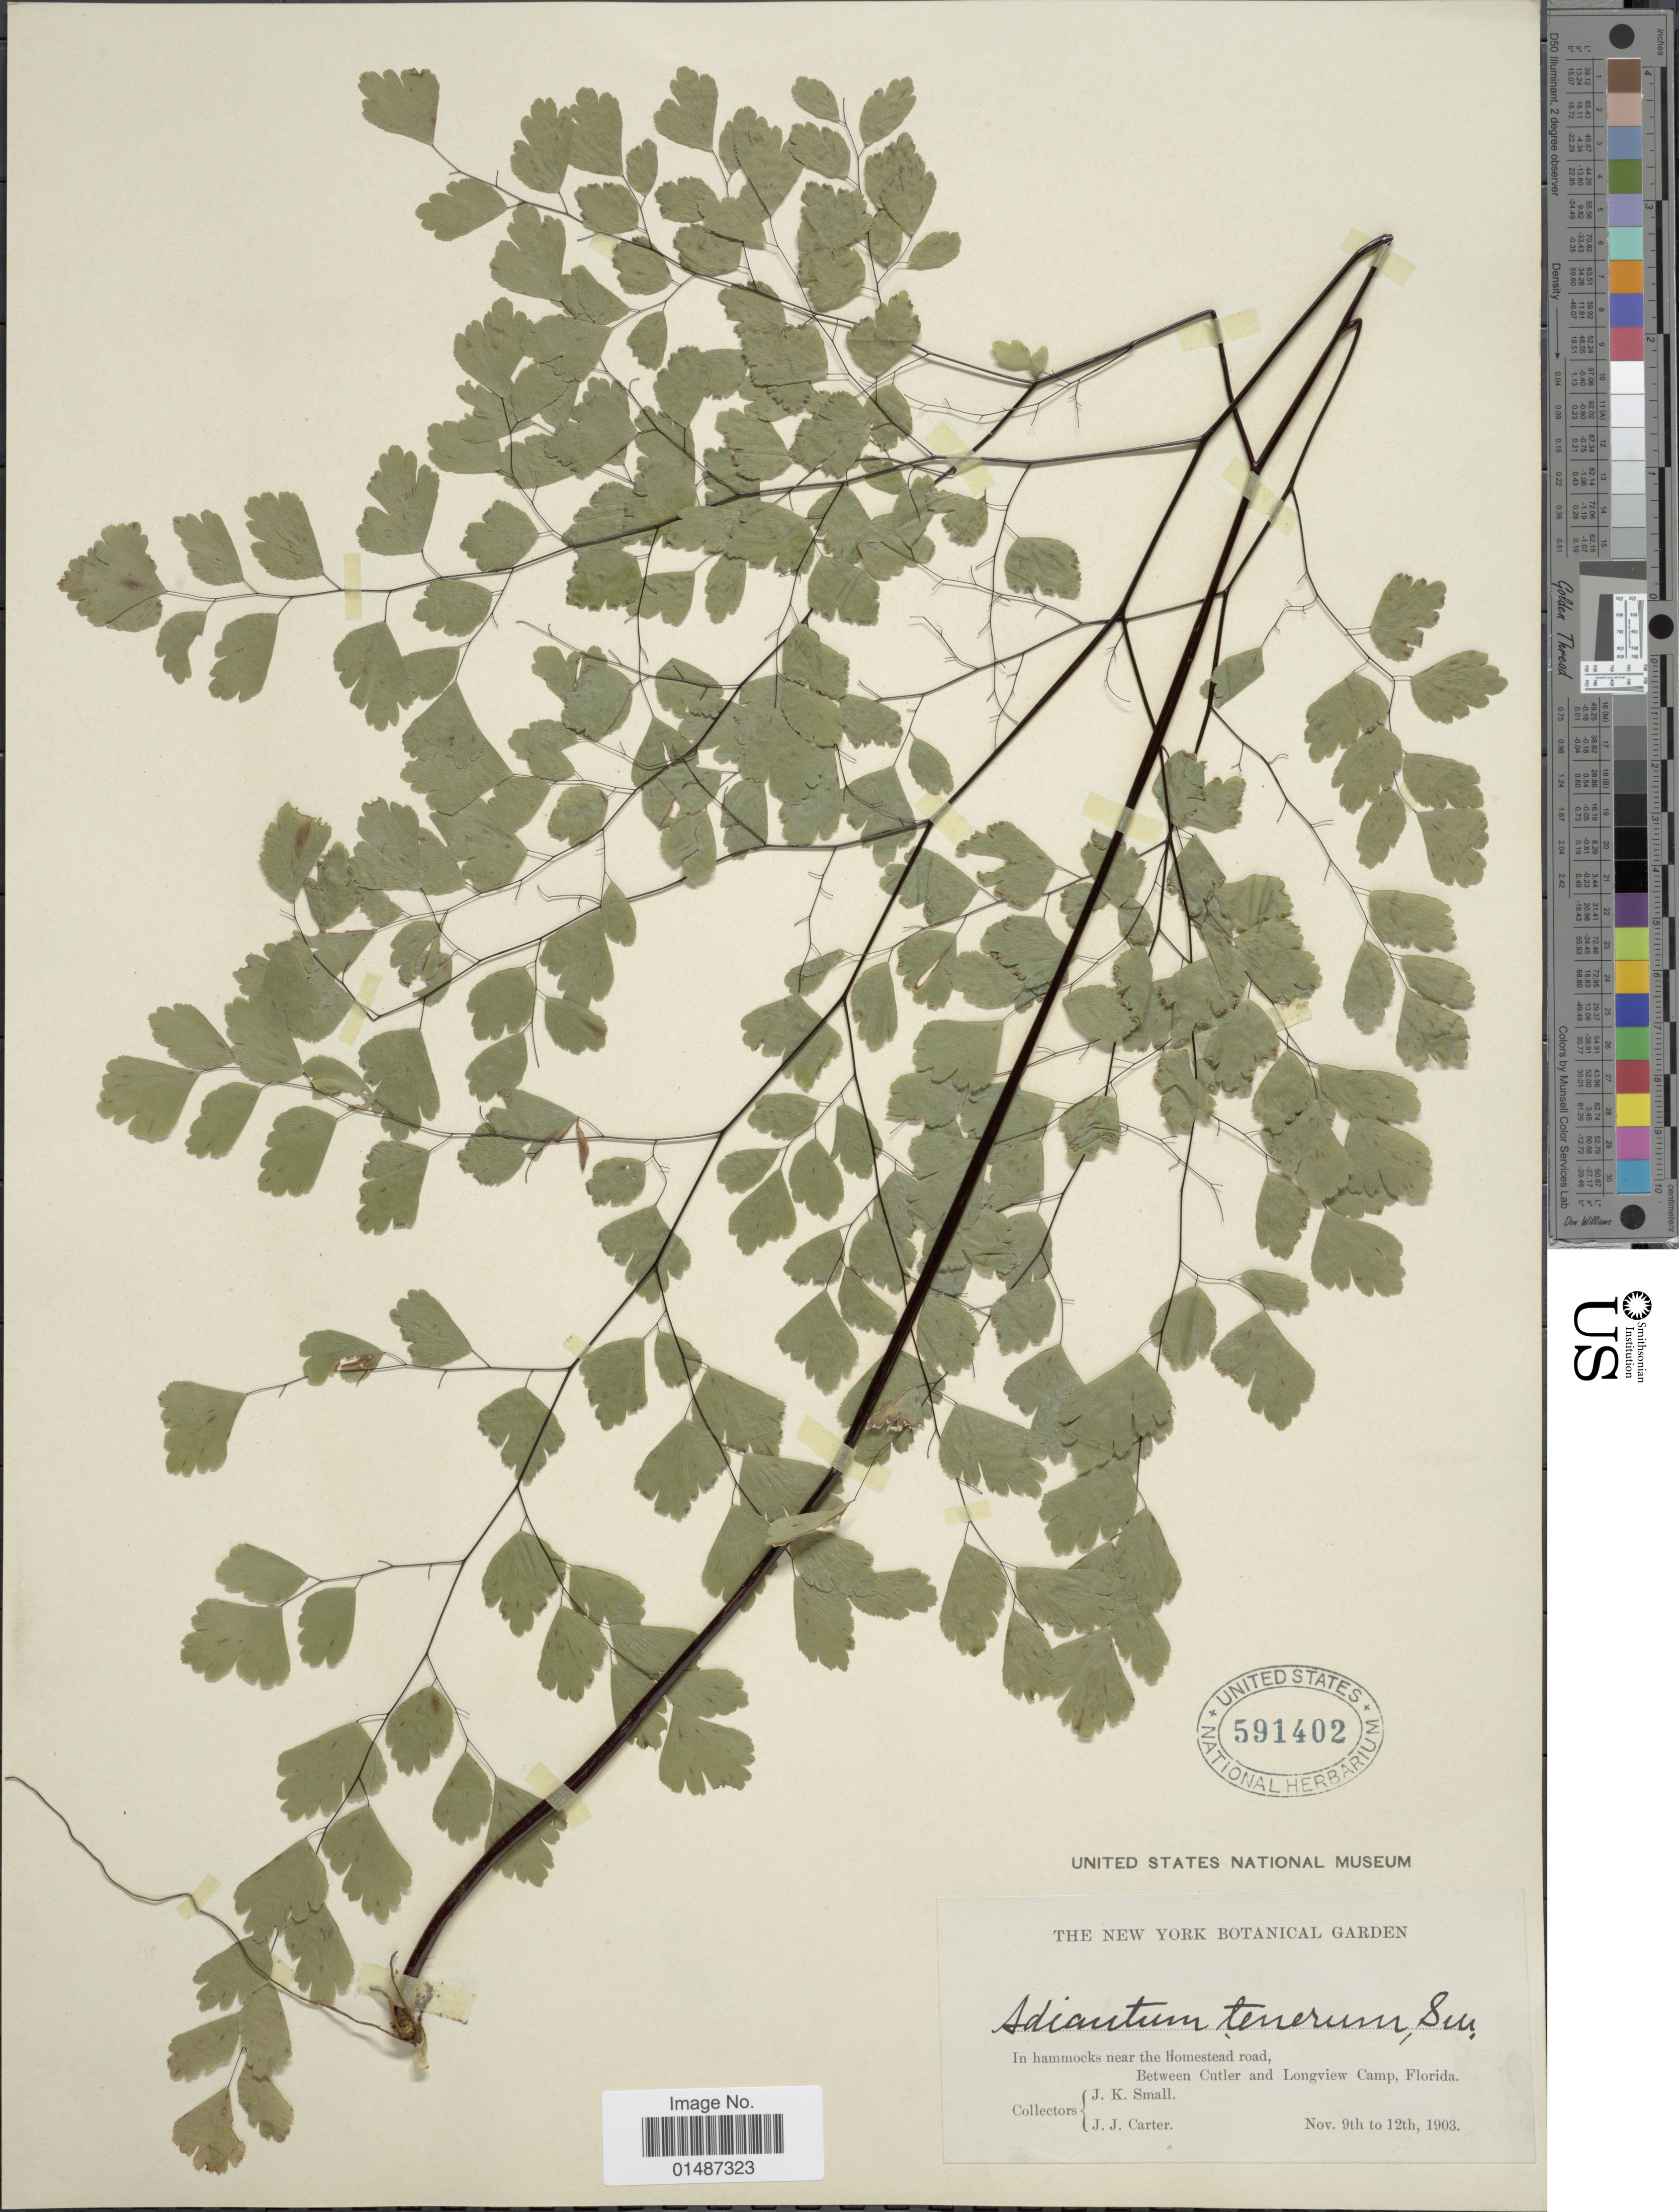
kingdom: Plantae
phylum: Tracheophyta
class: Polypodiopsida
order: Polypodiales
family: Pteridaceae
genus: Adiantum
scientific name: Adiantum tenerum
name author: Sw.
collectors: J. K. Small & J. Carter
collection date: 1903-11-09/1903-11-12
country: United States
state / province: Florida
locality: In hammocks near the Homestead road, Between Cutler and Longview Camp.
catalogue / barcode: US 591402